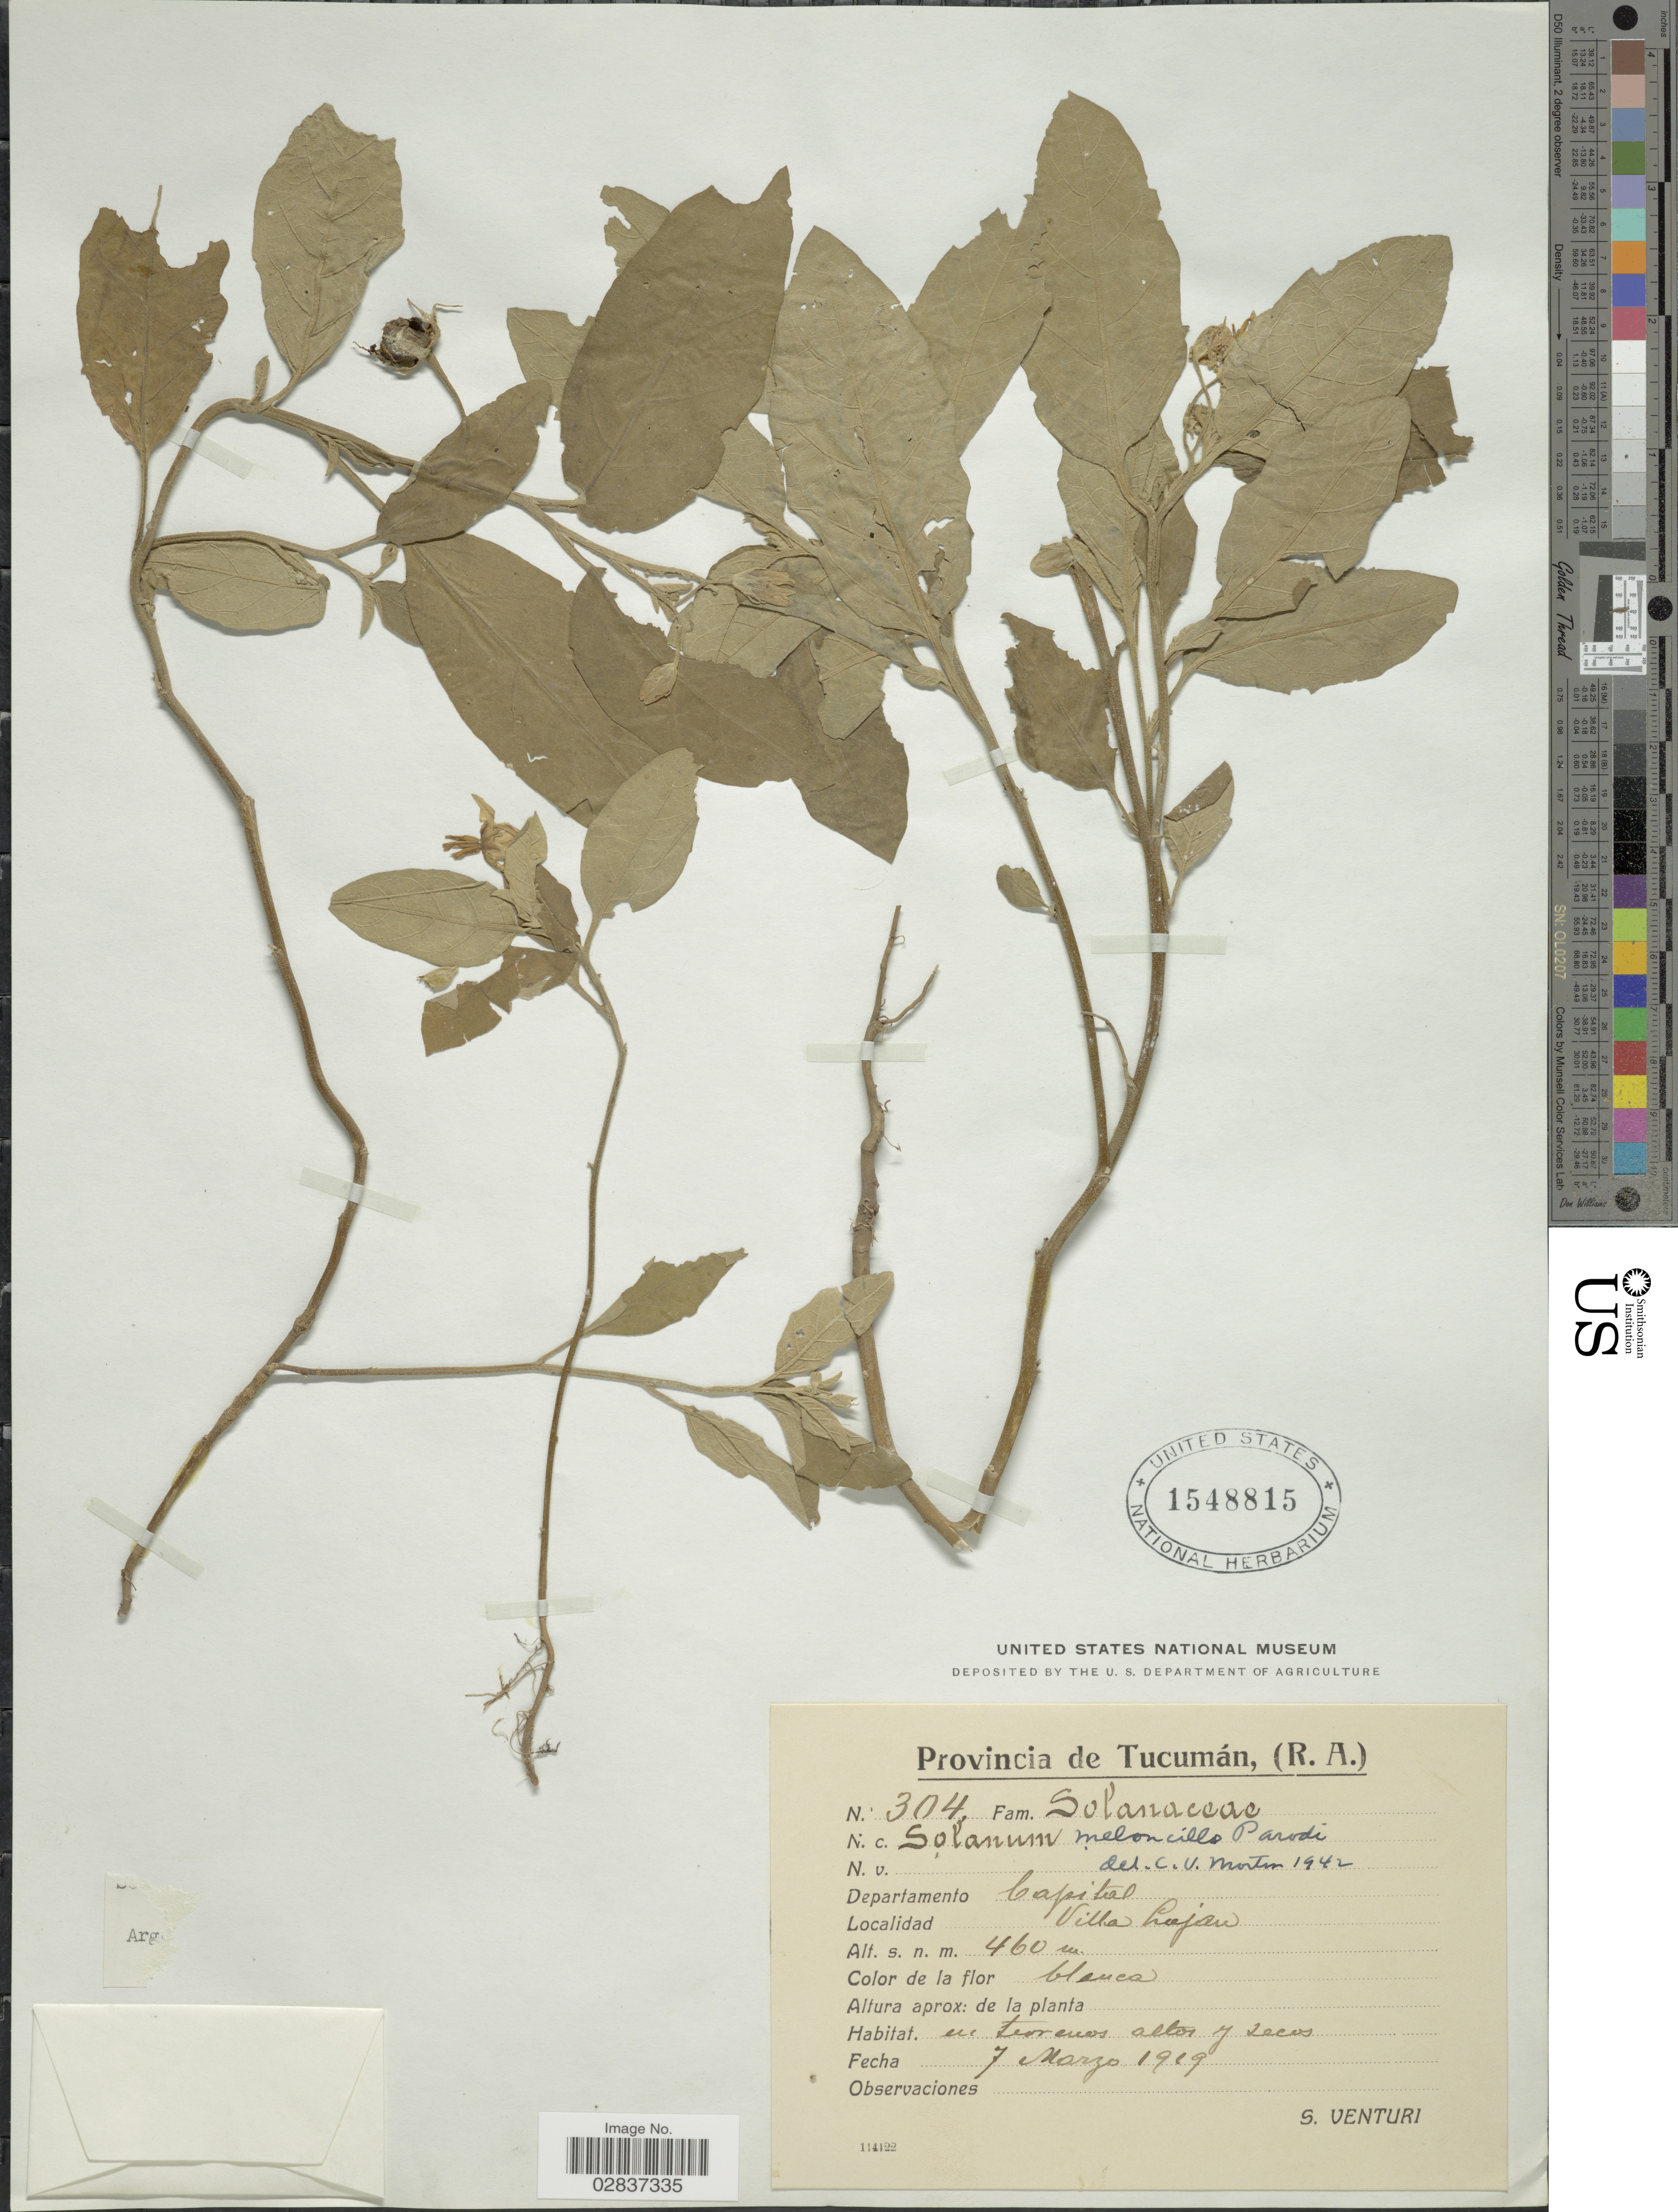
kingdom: Plantae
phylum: Tracheophyta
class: Magnoliopsida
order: Solanales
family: Solanaceae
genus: Solanum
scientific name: Solanum conditum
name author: C.V. Morton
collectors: S. Venturi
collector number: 304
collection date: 1919-03-07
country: Argentina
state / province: Tucuman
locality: Provincia Tucumán, Dep. Capital, Villa Lujou.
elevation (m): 460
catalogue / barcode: US 1548815